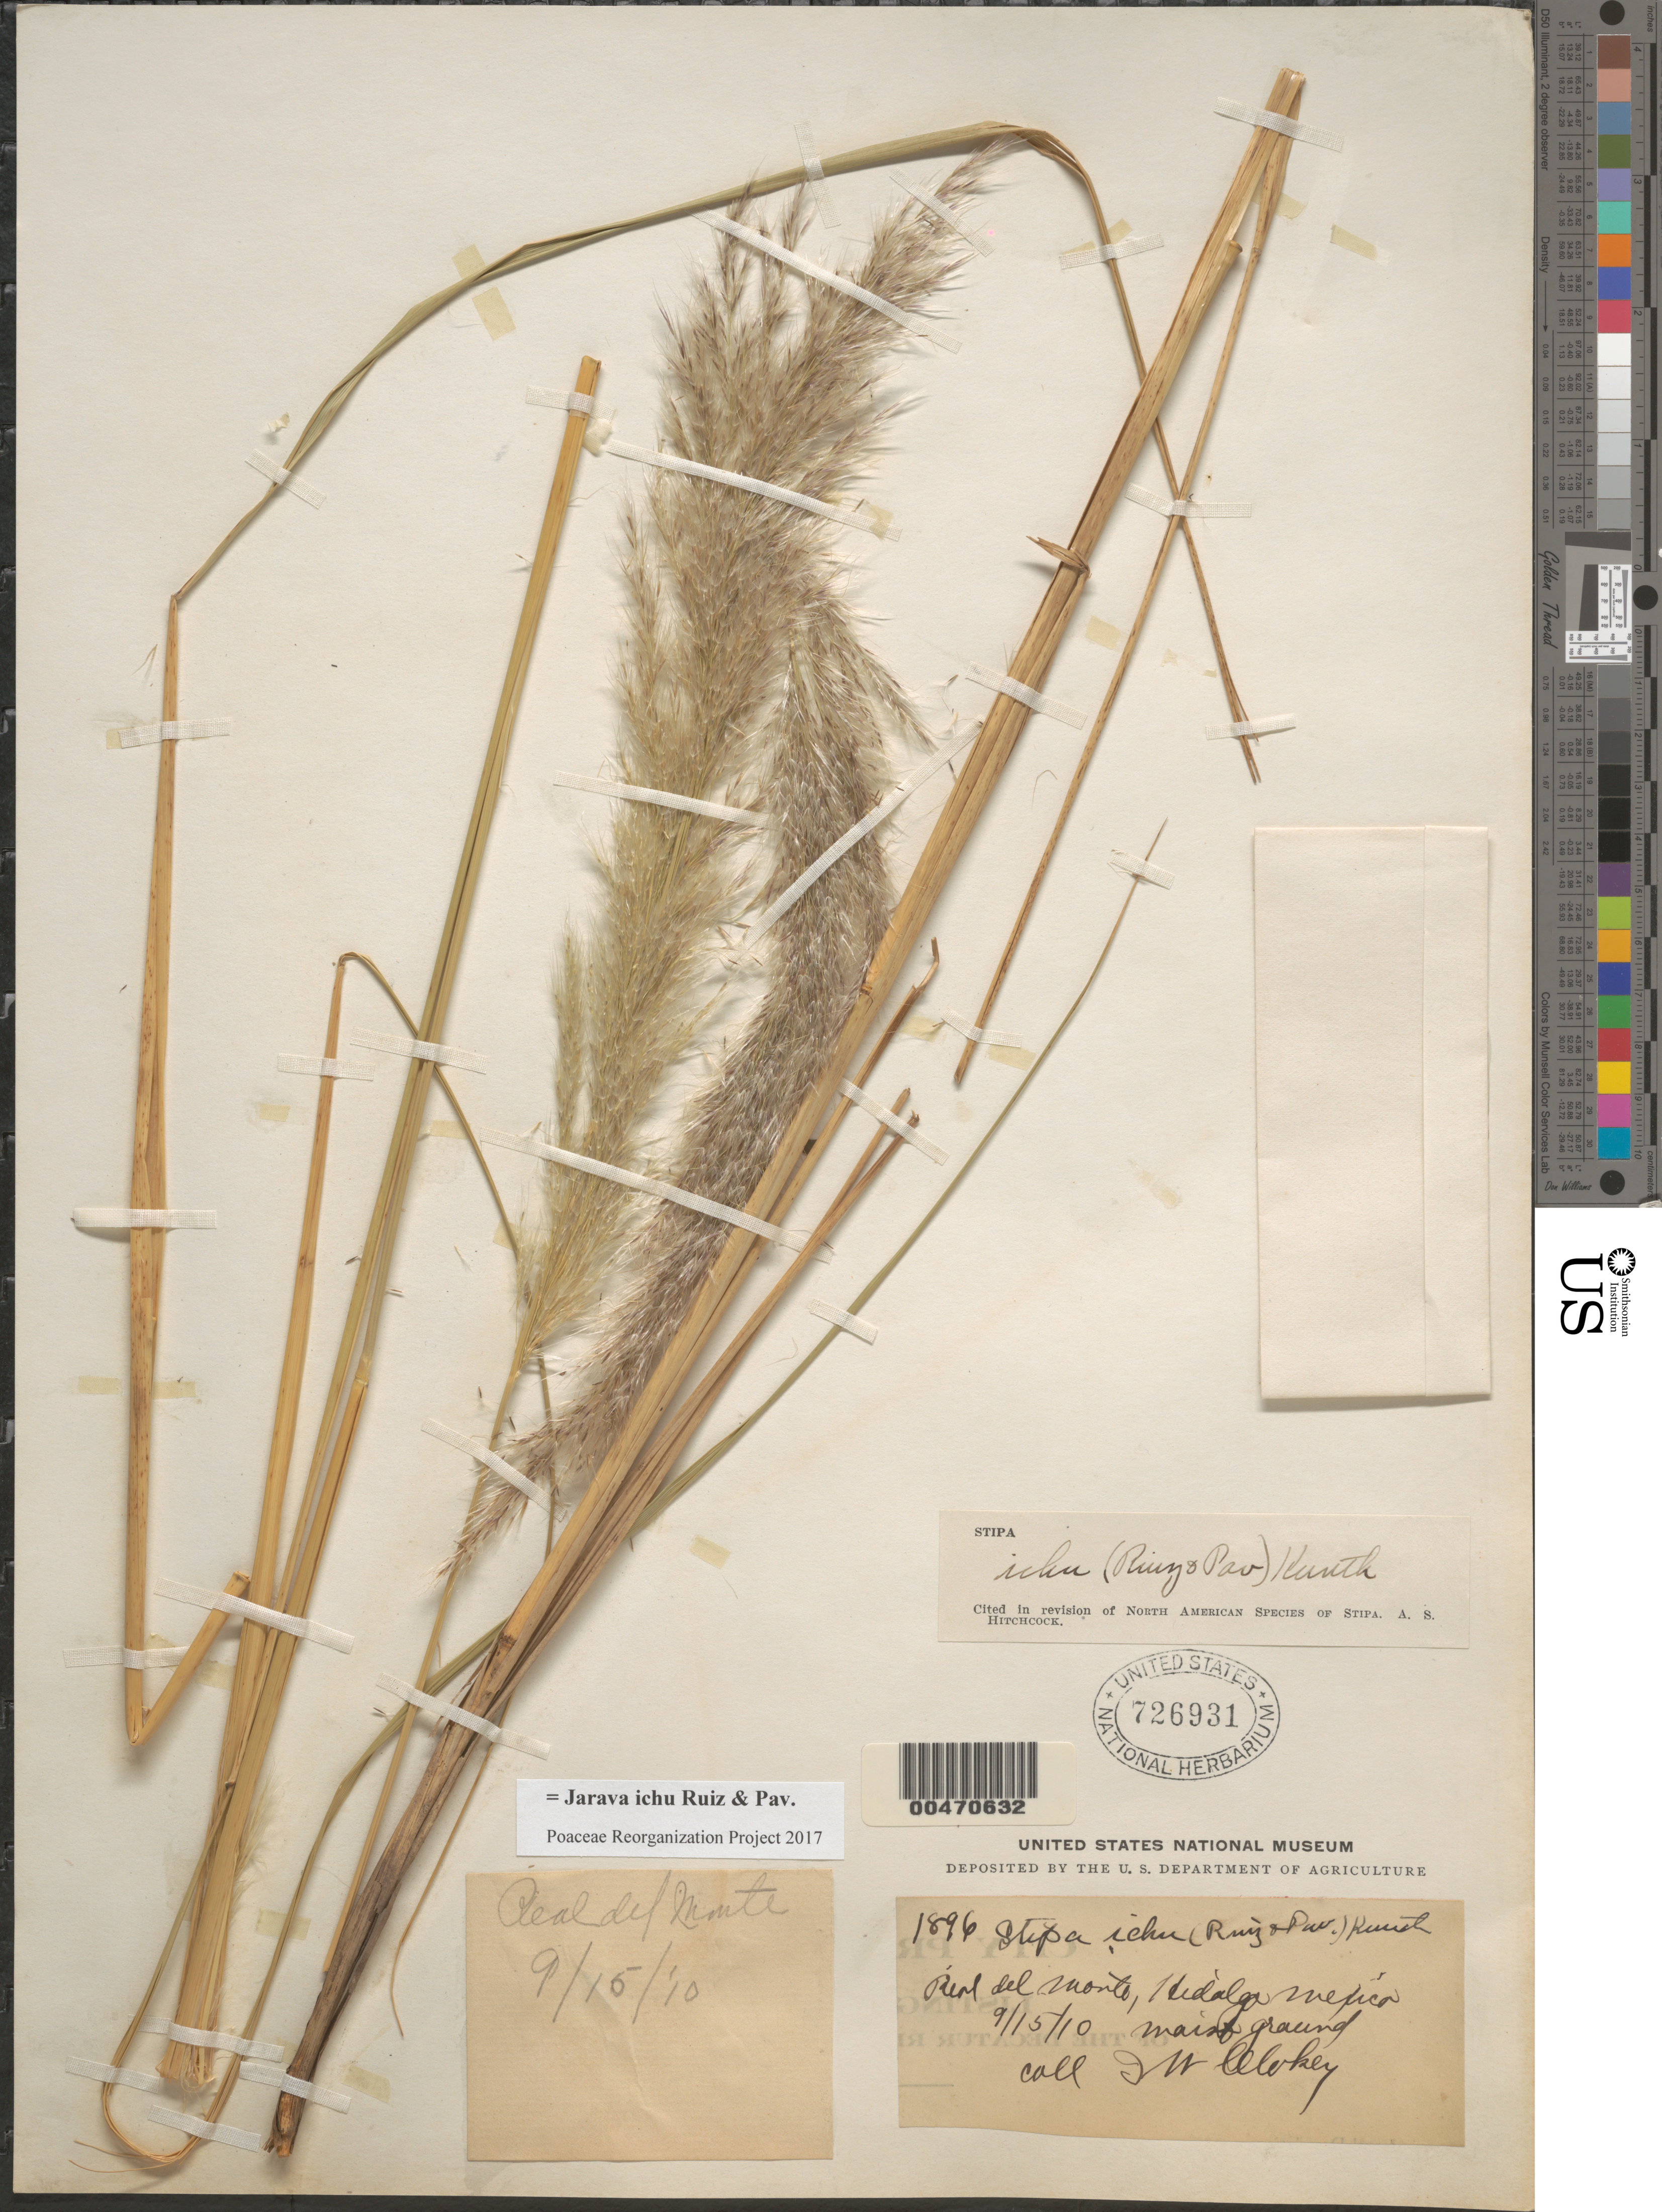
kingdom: Plantae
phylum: Tracheophyta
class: Liliopsida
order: Poales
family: Poaceae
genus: Jarava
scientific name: Jarava ichu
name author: Ruiz & Pav.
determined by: Poaceae Reorganization Project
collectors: I. W. Clokey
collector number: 1896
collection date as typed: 15 Sep 1910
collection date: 1910-09-15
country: Mexico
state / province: Hidalgo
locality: Real del Monte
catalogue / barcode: US 726931